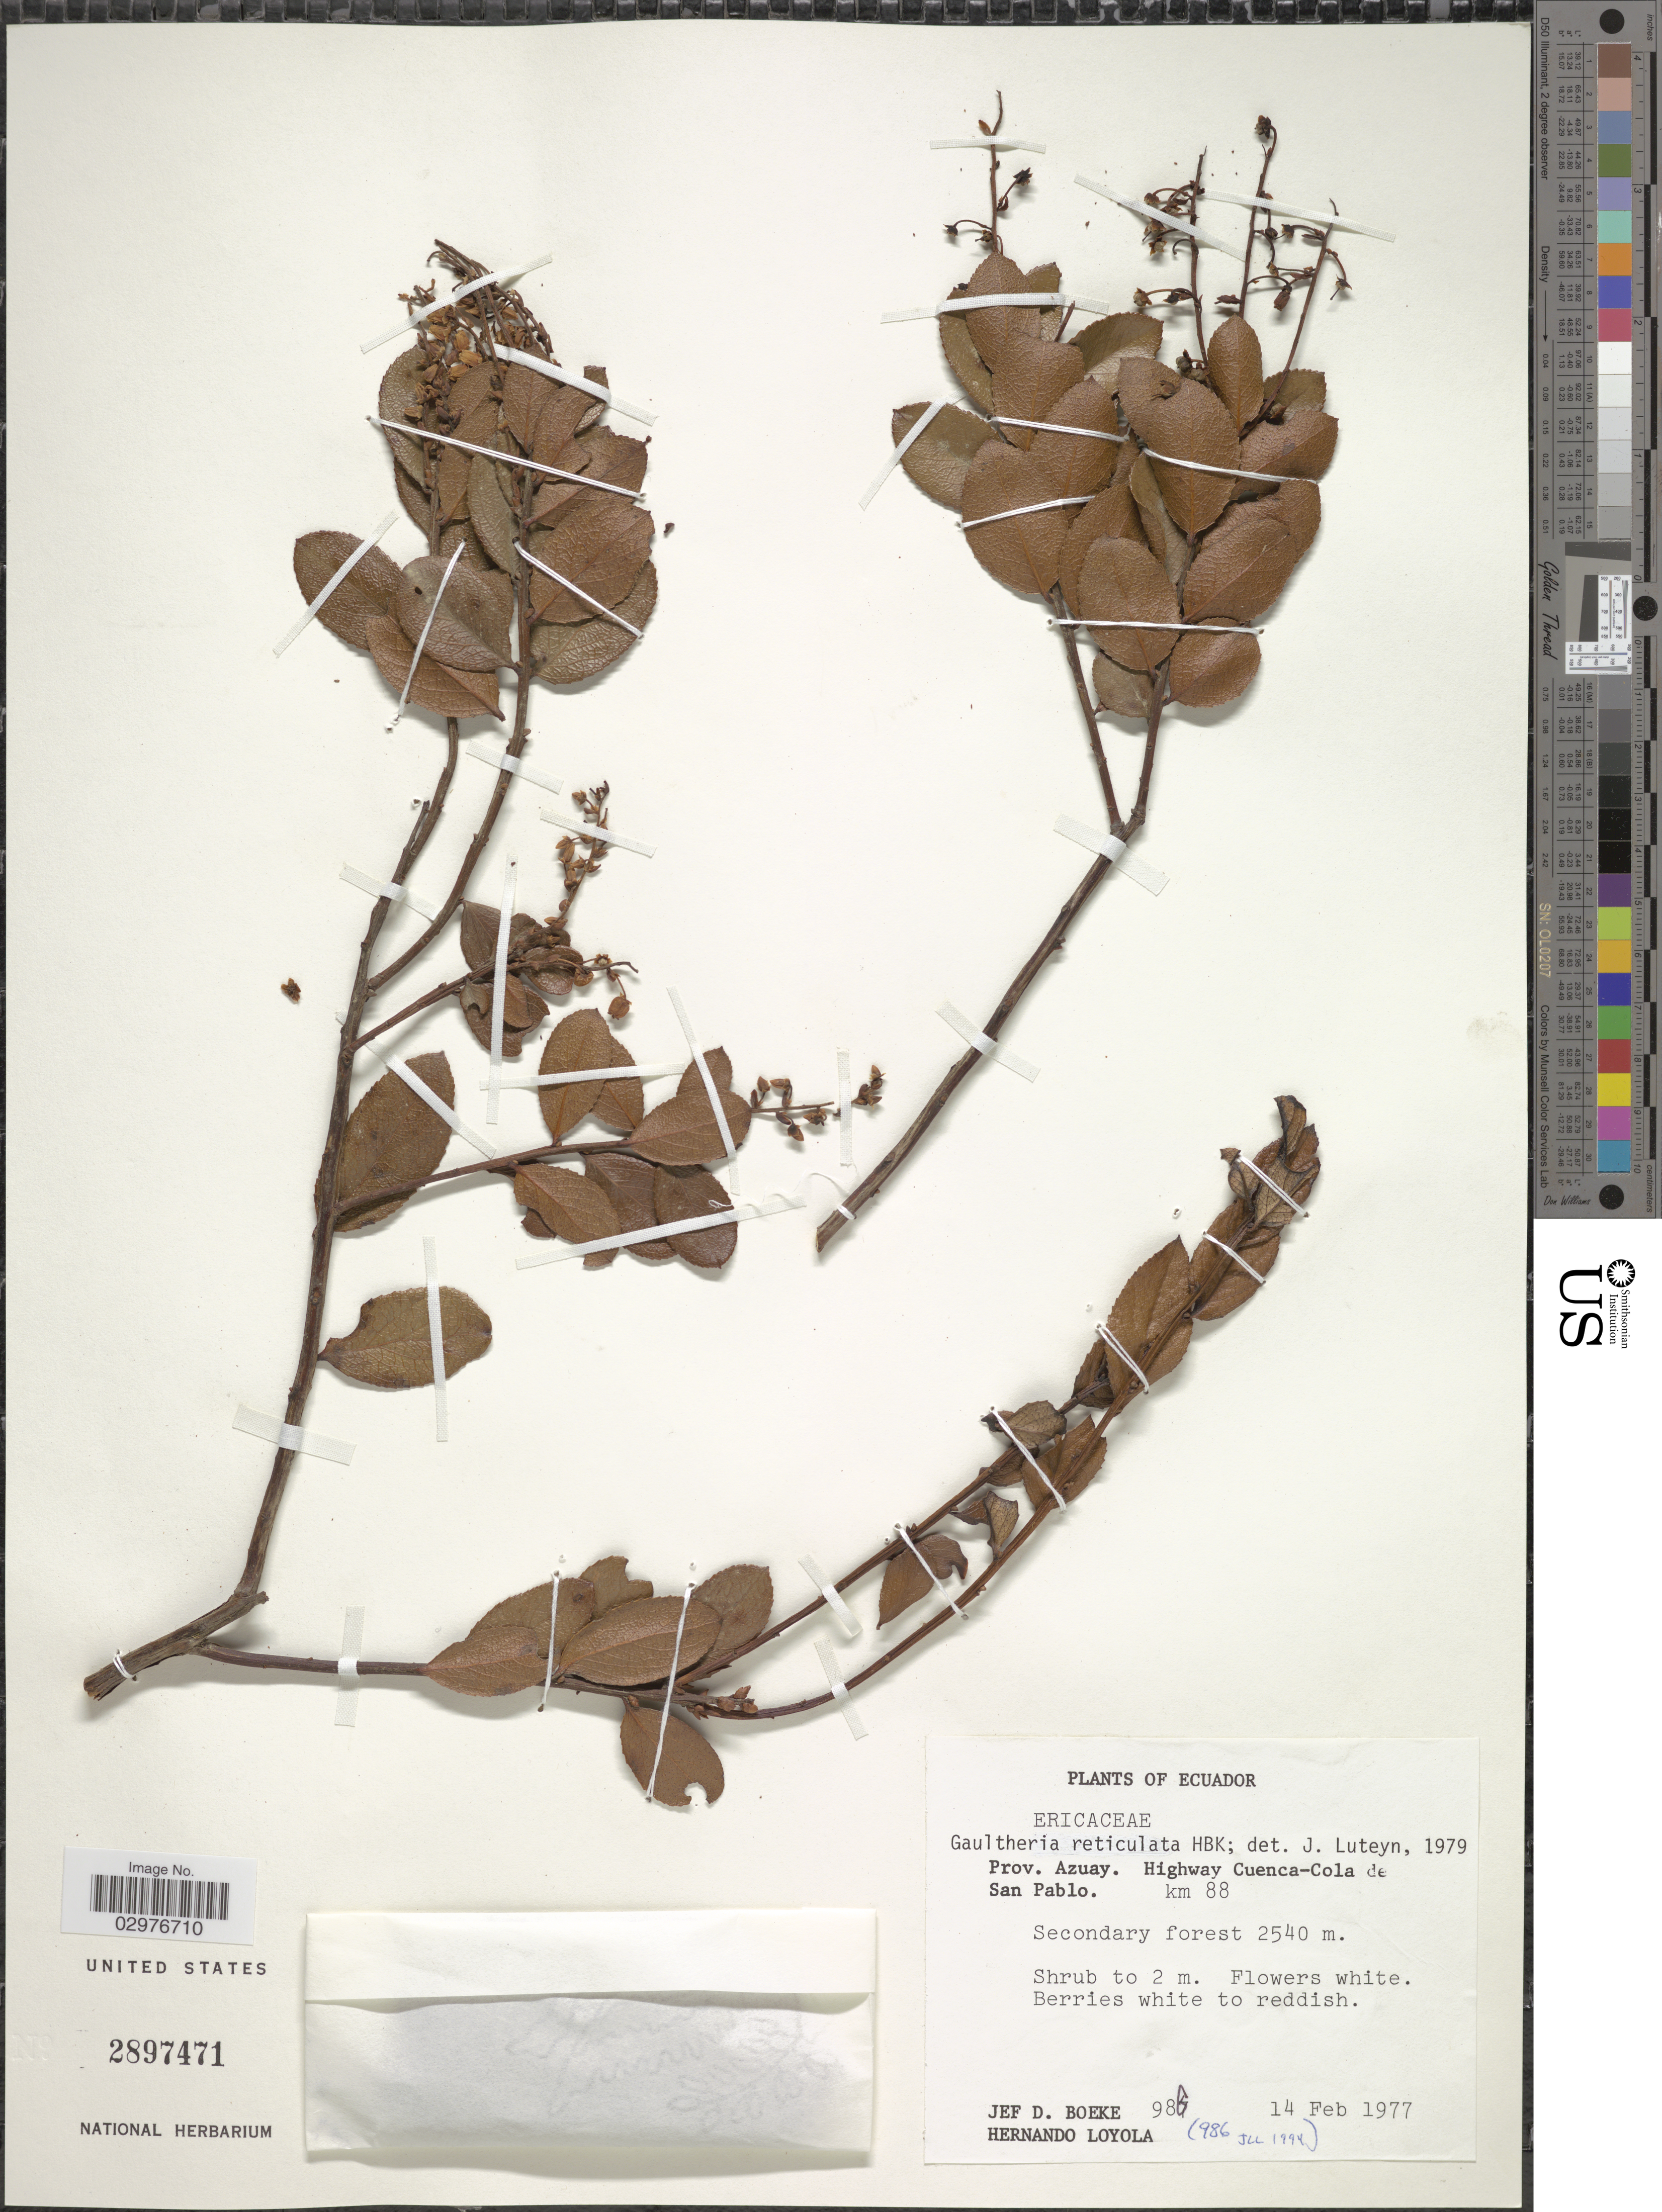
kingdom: Plantae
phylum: Tracheophyta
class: Magnoliopsida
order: Ericales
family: Ericaceae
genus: Gaultheria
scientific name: Gaultheria reticulata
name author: Kunth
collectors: J. D. Boeke & H. Loyola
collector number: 988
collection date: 1977-02-14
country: Ecuador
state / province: Azuay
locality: Highway Cuenca-Cola de San Pablo. km 88.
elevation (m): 2540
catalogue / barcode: US 2897471